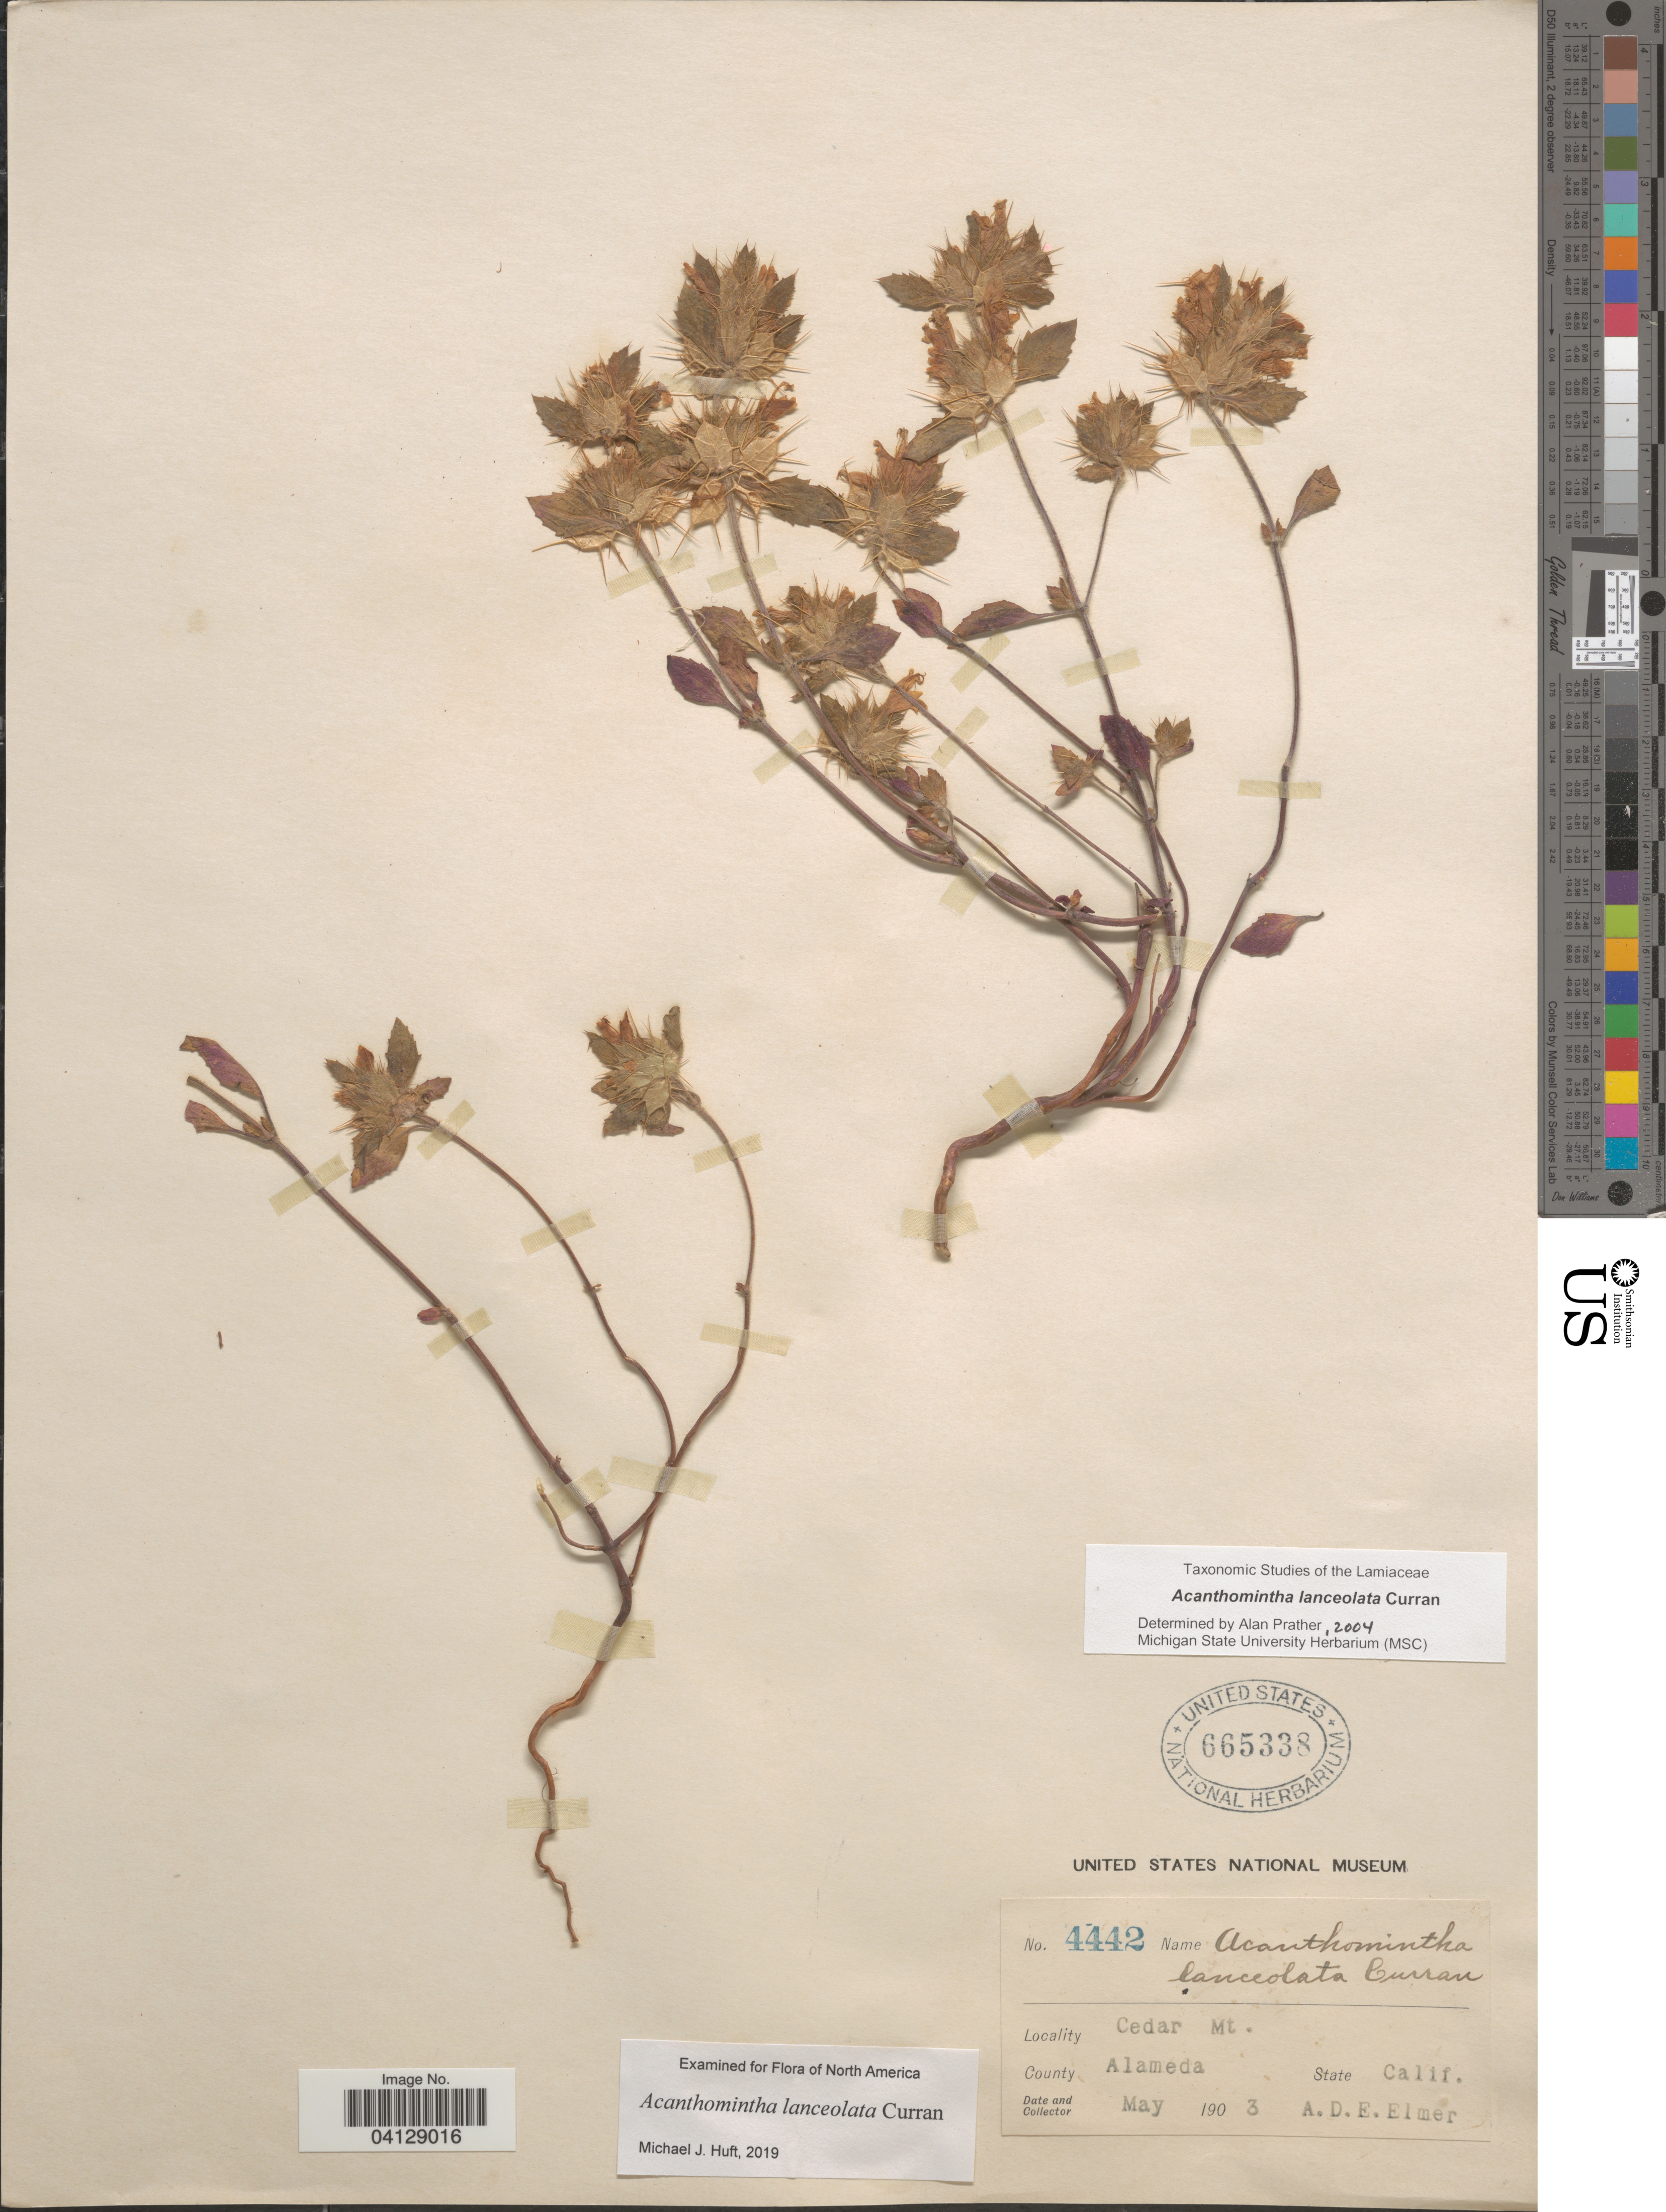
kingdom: Plantae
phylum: Tracheophyta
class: Magnoliopsida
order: Lamiales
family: Lamiaceae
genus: Acanthomintha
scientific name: Acanthomintha lanceolata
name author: Curran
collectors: A. D. E. Elmer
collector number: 4442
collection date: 1903-05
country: United States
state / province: California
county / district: Alameda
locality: Cedar Mt. County Alameda.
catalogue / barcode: US 665338